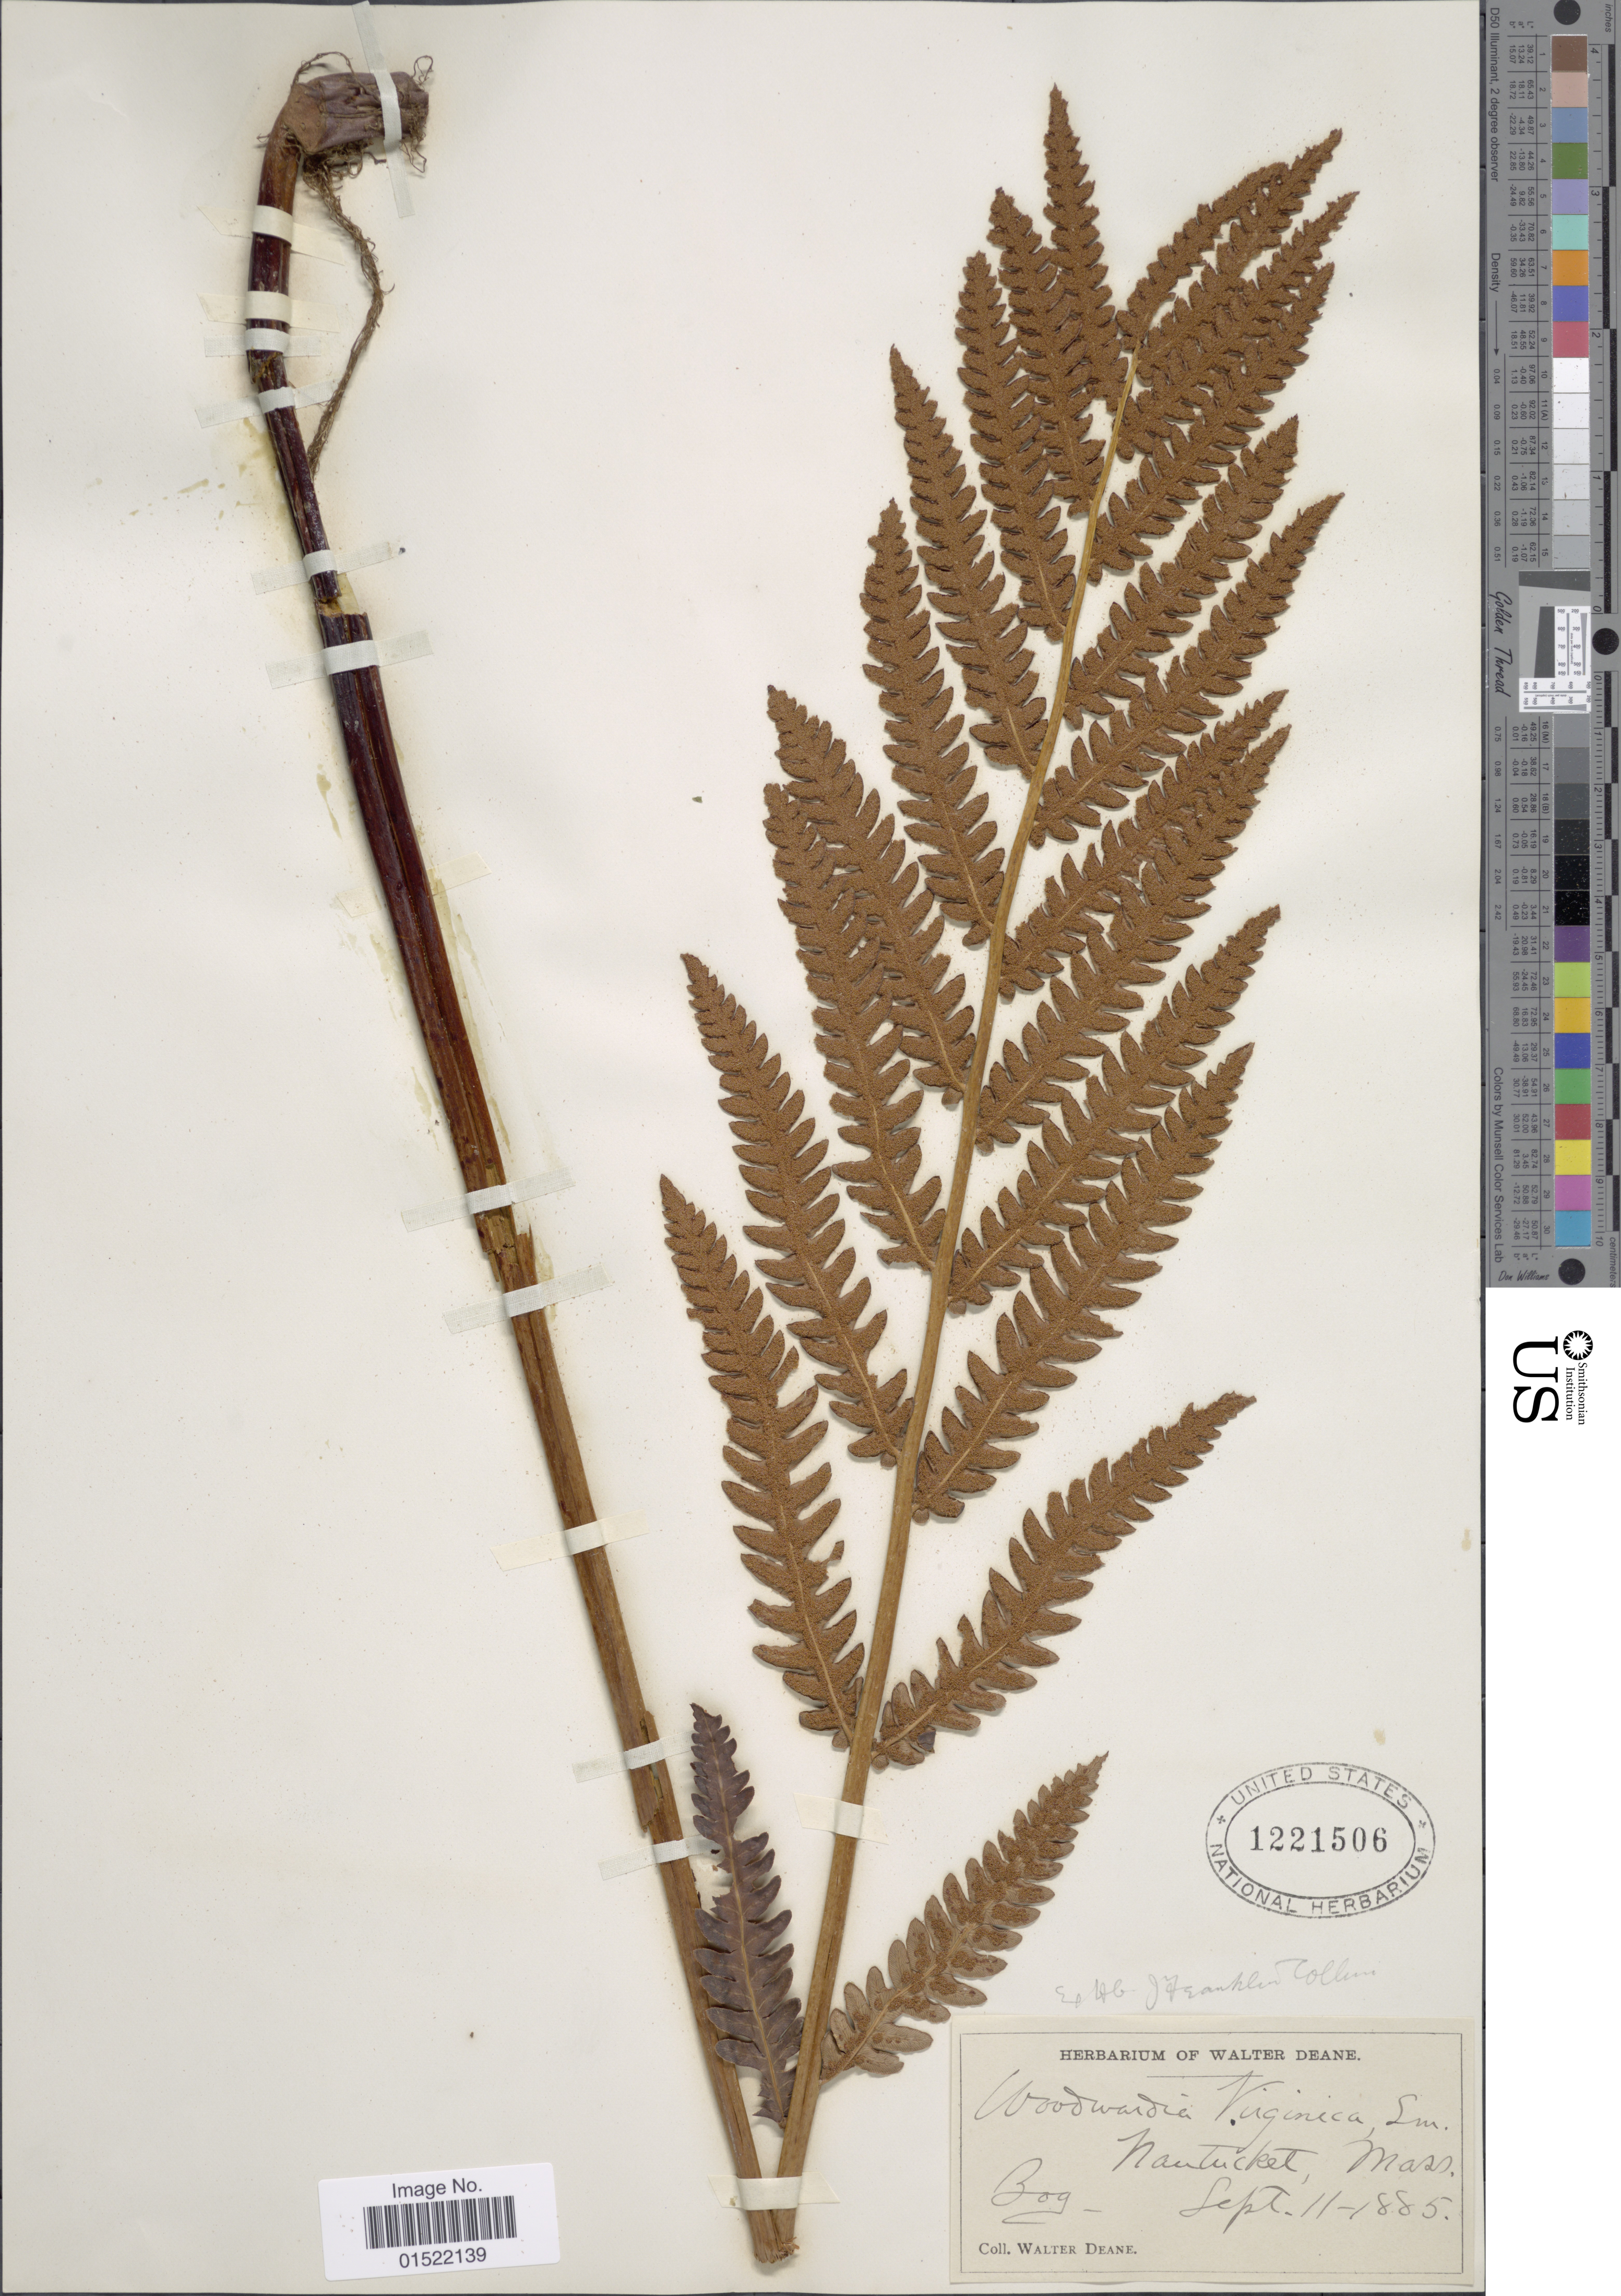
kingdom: Plantae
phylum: Tracheophyta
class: Polypodiopsida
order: Polypodiales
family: Blechnaceae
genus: Woodwardia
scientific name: Woodwardia virginica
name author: (L.) R.M. Sm.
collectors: W. Deane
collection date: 1885-09-11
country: United States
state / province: Massachusetts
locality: Nantucket, Mass.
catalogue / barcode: US 1221506